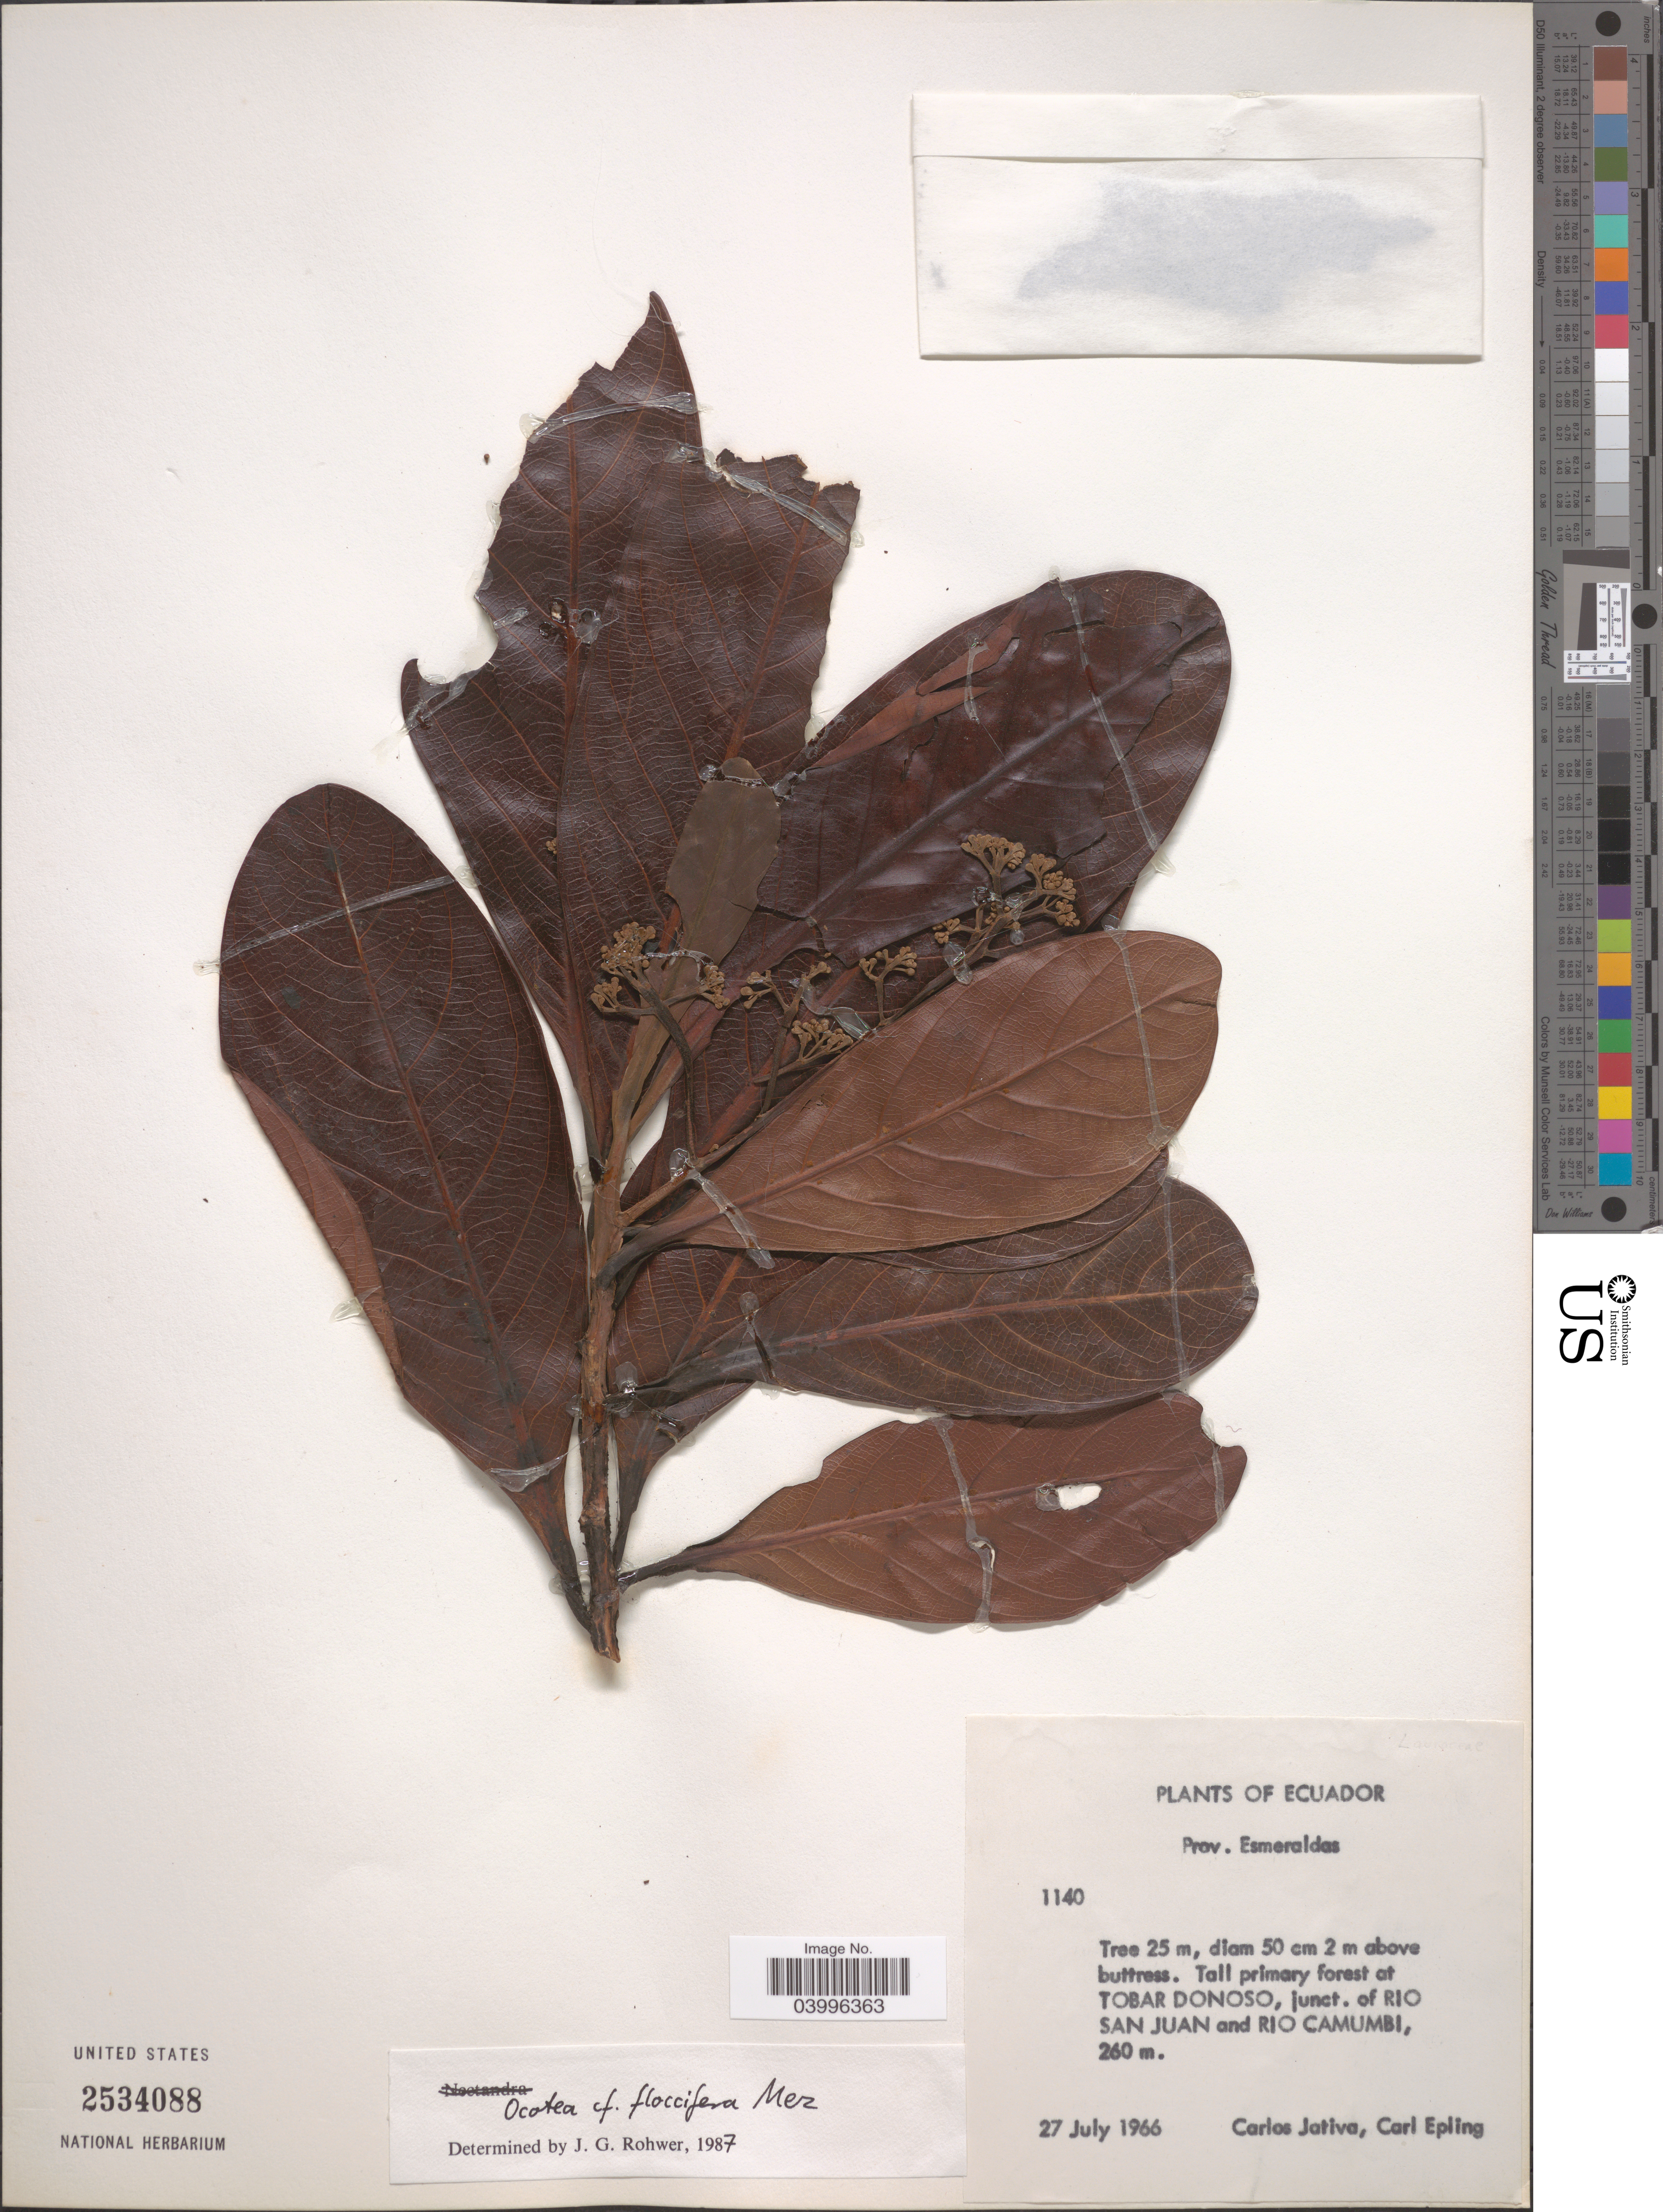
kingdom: Plantae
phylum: Tracheophyta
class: Magnoliopsida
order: Laurales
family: Lauraceae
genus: Ocotea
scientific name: Ocotea floccifera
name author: Mez & Sodiro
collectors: C. D. Játiva & C. C. Epling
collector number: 1140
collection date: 1966-07-27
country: Ecuador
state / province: Esmeraldas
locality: Tall primary forest at TOBAR DONOSO, junct. of RIO SAN JUAN and RIO CAMUMBI.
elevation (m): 260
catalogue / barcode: US 2534088